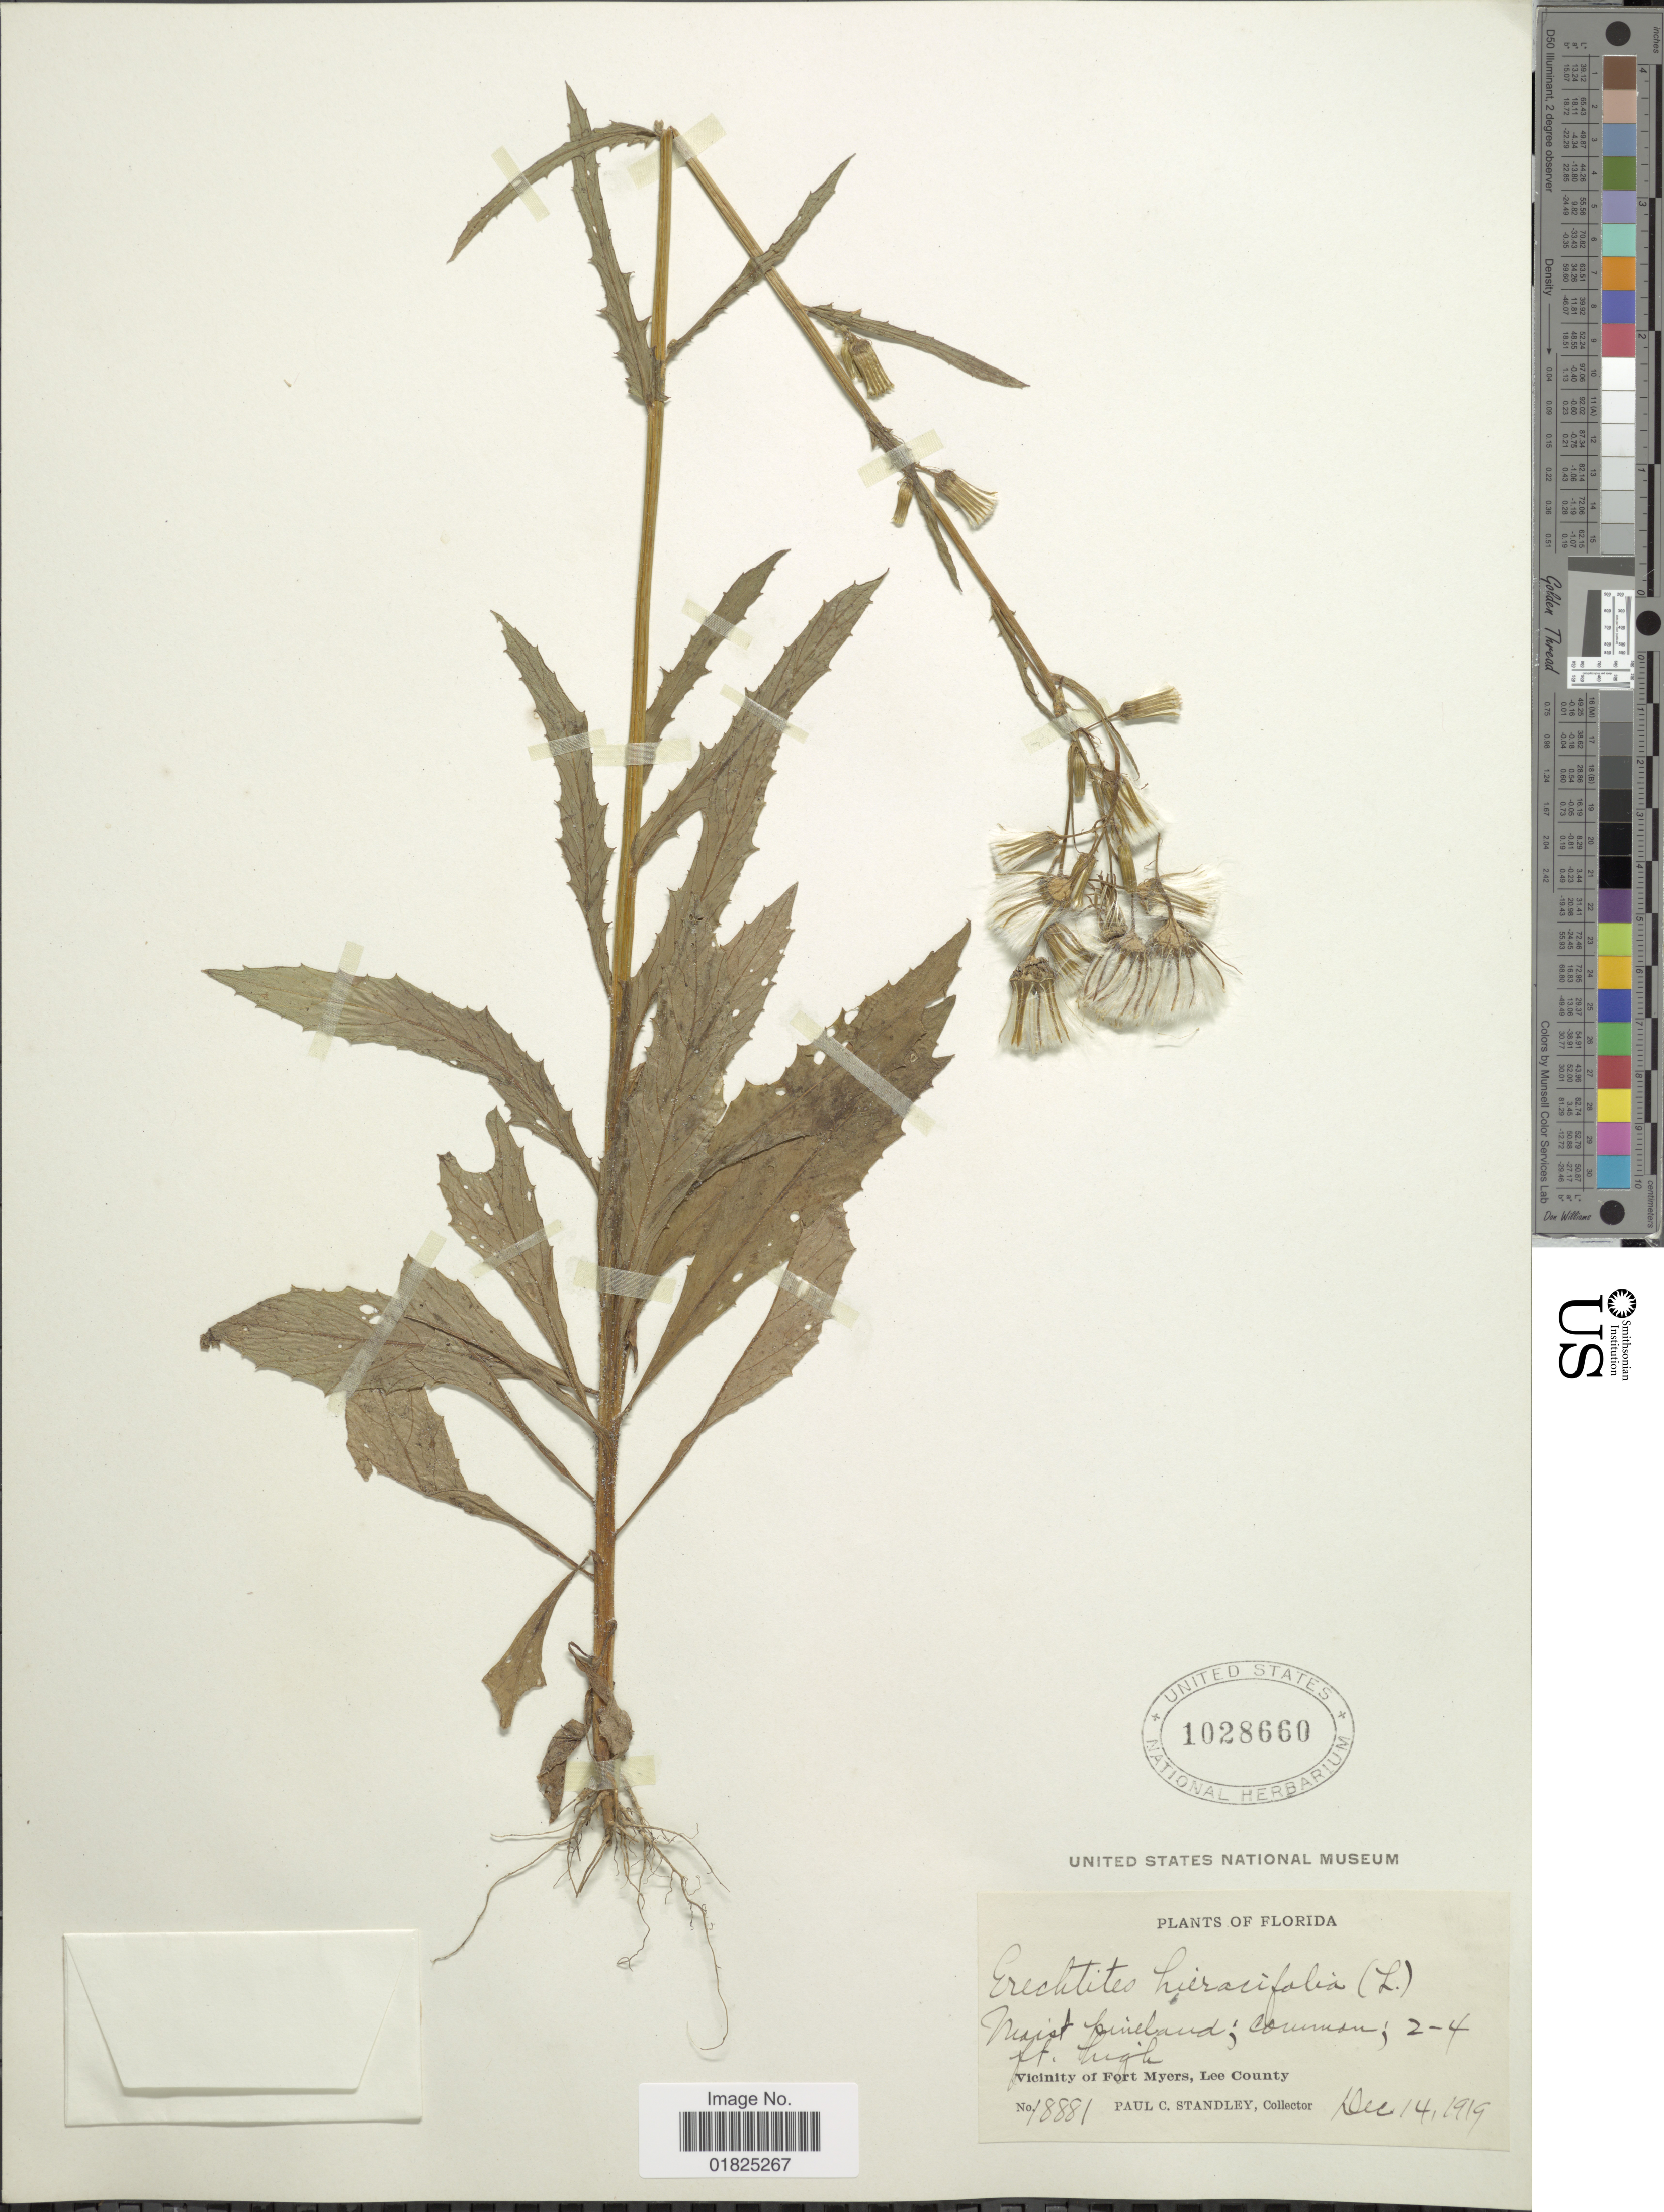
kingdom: Plantae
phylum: Tracheophyta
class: Magnoliopsida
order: Asterales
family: Asteraceae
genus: Erechtites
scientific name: Erechtites hieraciifolius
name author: (L.) Raf. ex DC.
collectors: P. C. Standley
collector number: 18881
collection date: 1919-12-14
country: United States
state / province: Florida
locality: Vicinity of Fort Myers, Lee County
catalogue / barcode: US 1028660